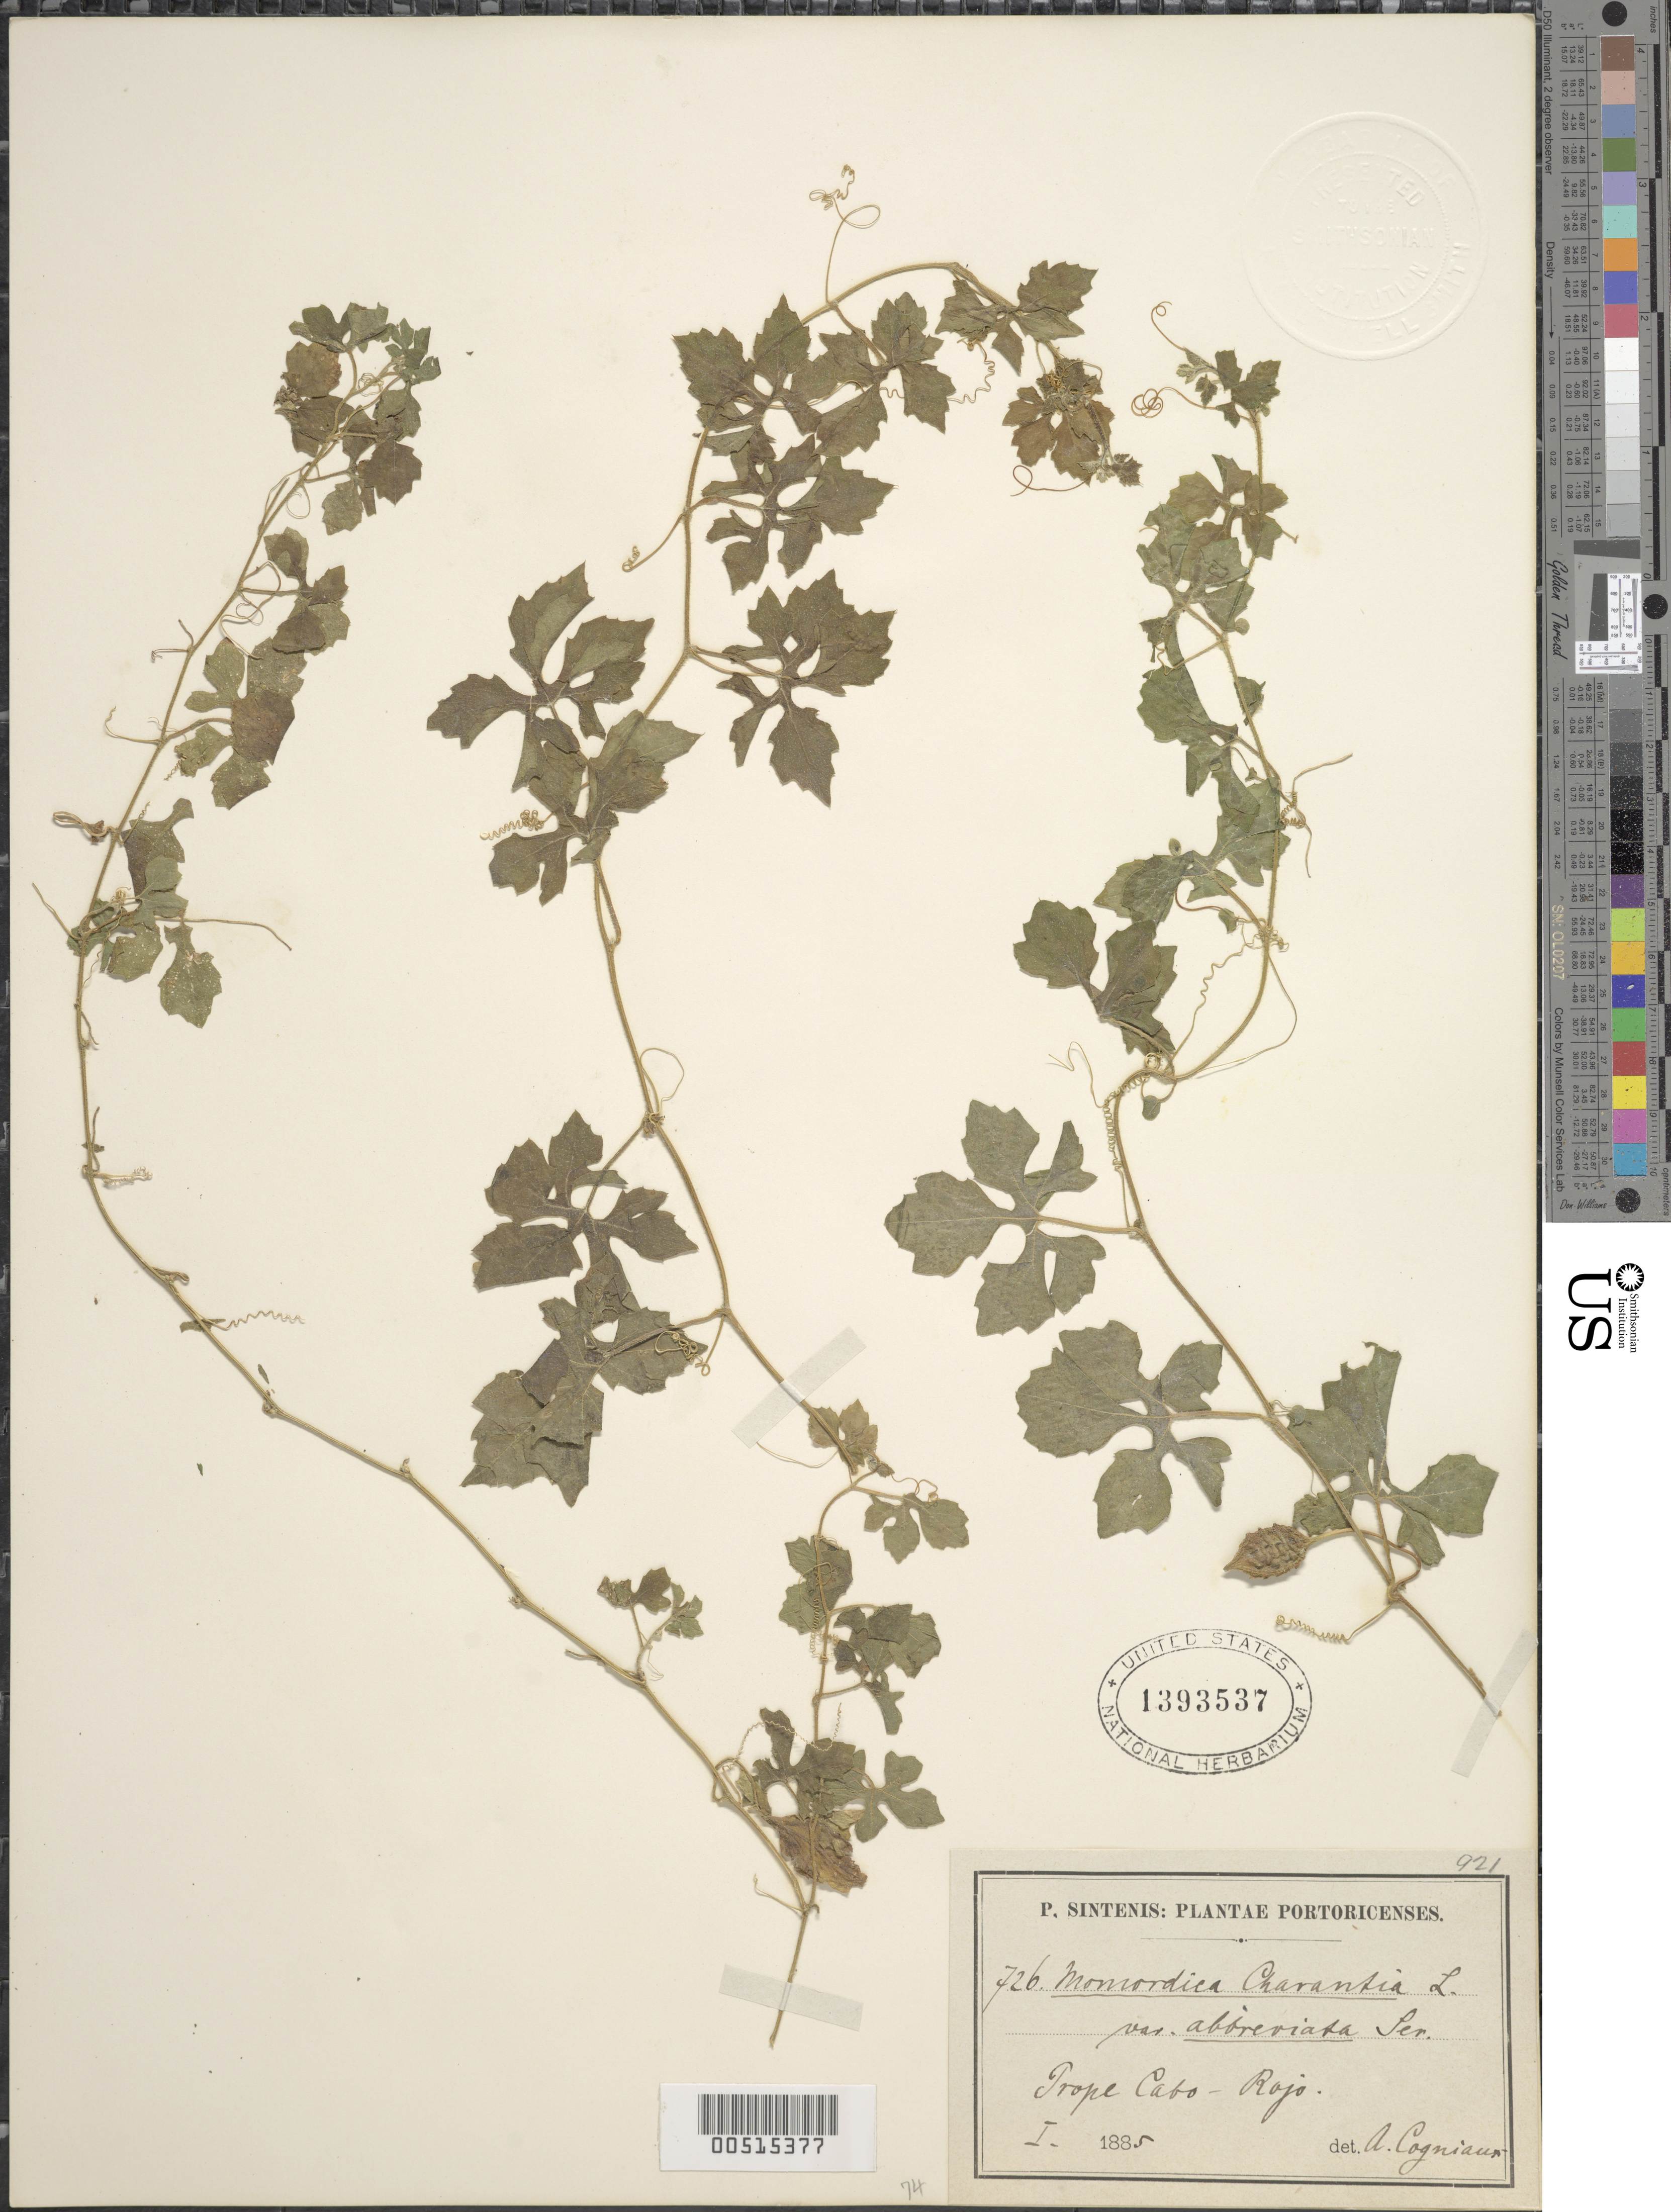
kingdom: Plantae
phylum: Tracheophyta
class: Magnoliopsida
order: Cucurbitales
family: Cucurbitaceae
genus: Momordica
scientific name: Momordica charantia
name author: L.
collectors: P. Sintenis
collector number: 726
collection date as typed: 01 Jan 1885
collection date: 1885-01-01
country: Puerto Rico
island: Greater Antilles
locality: Prope Cabo Rojo.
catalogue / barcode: US 1393537